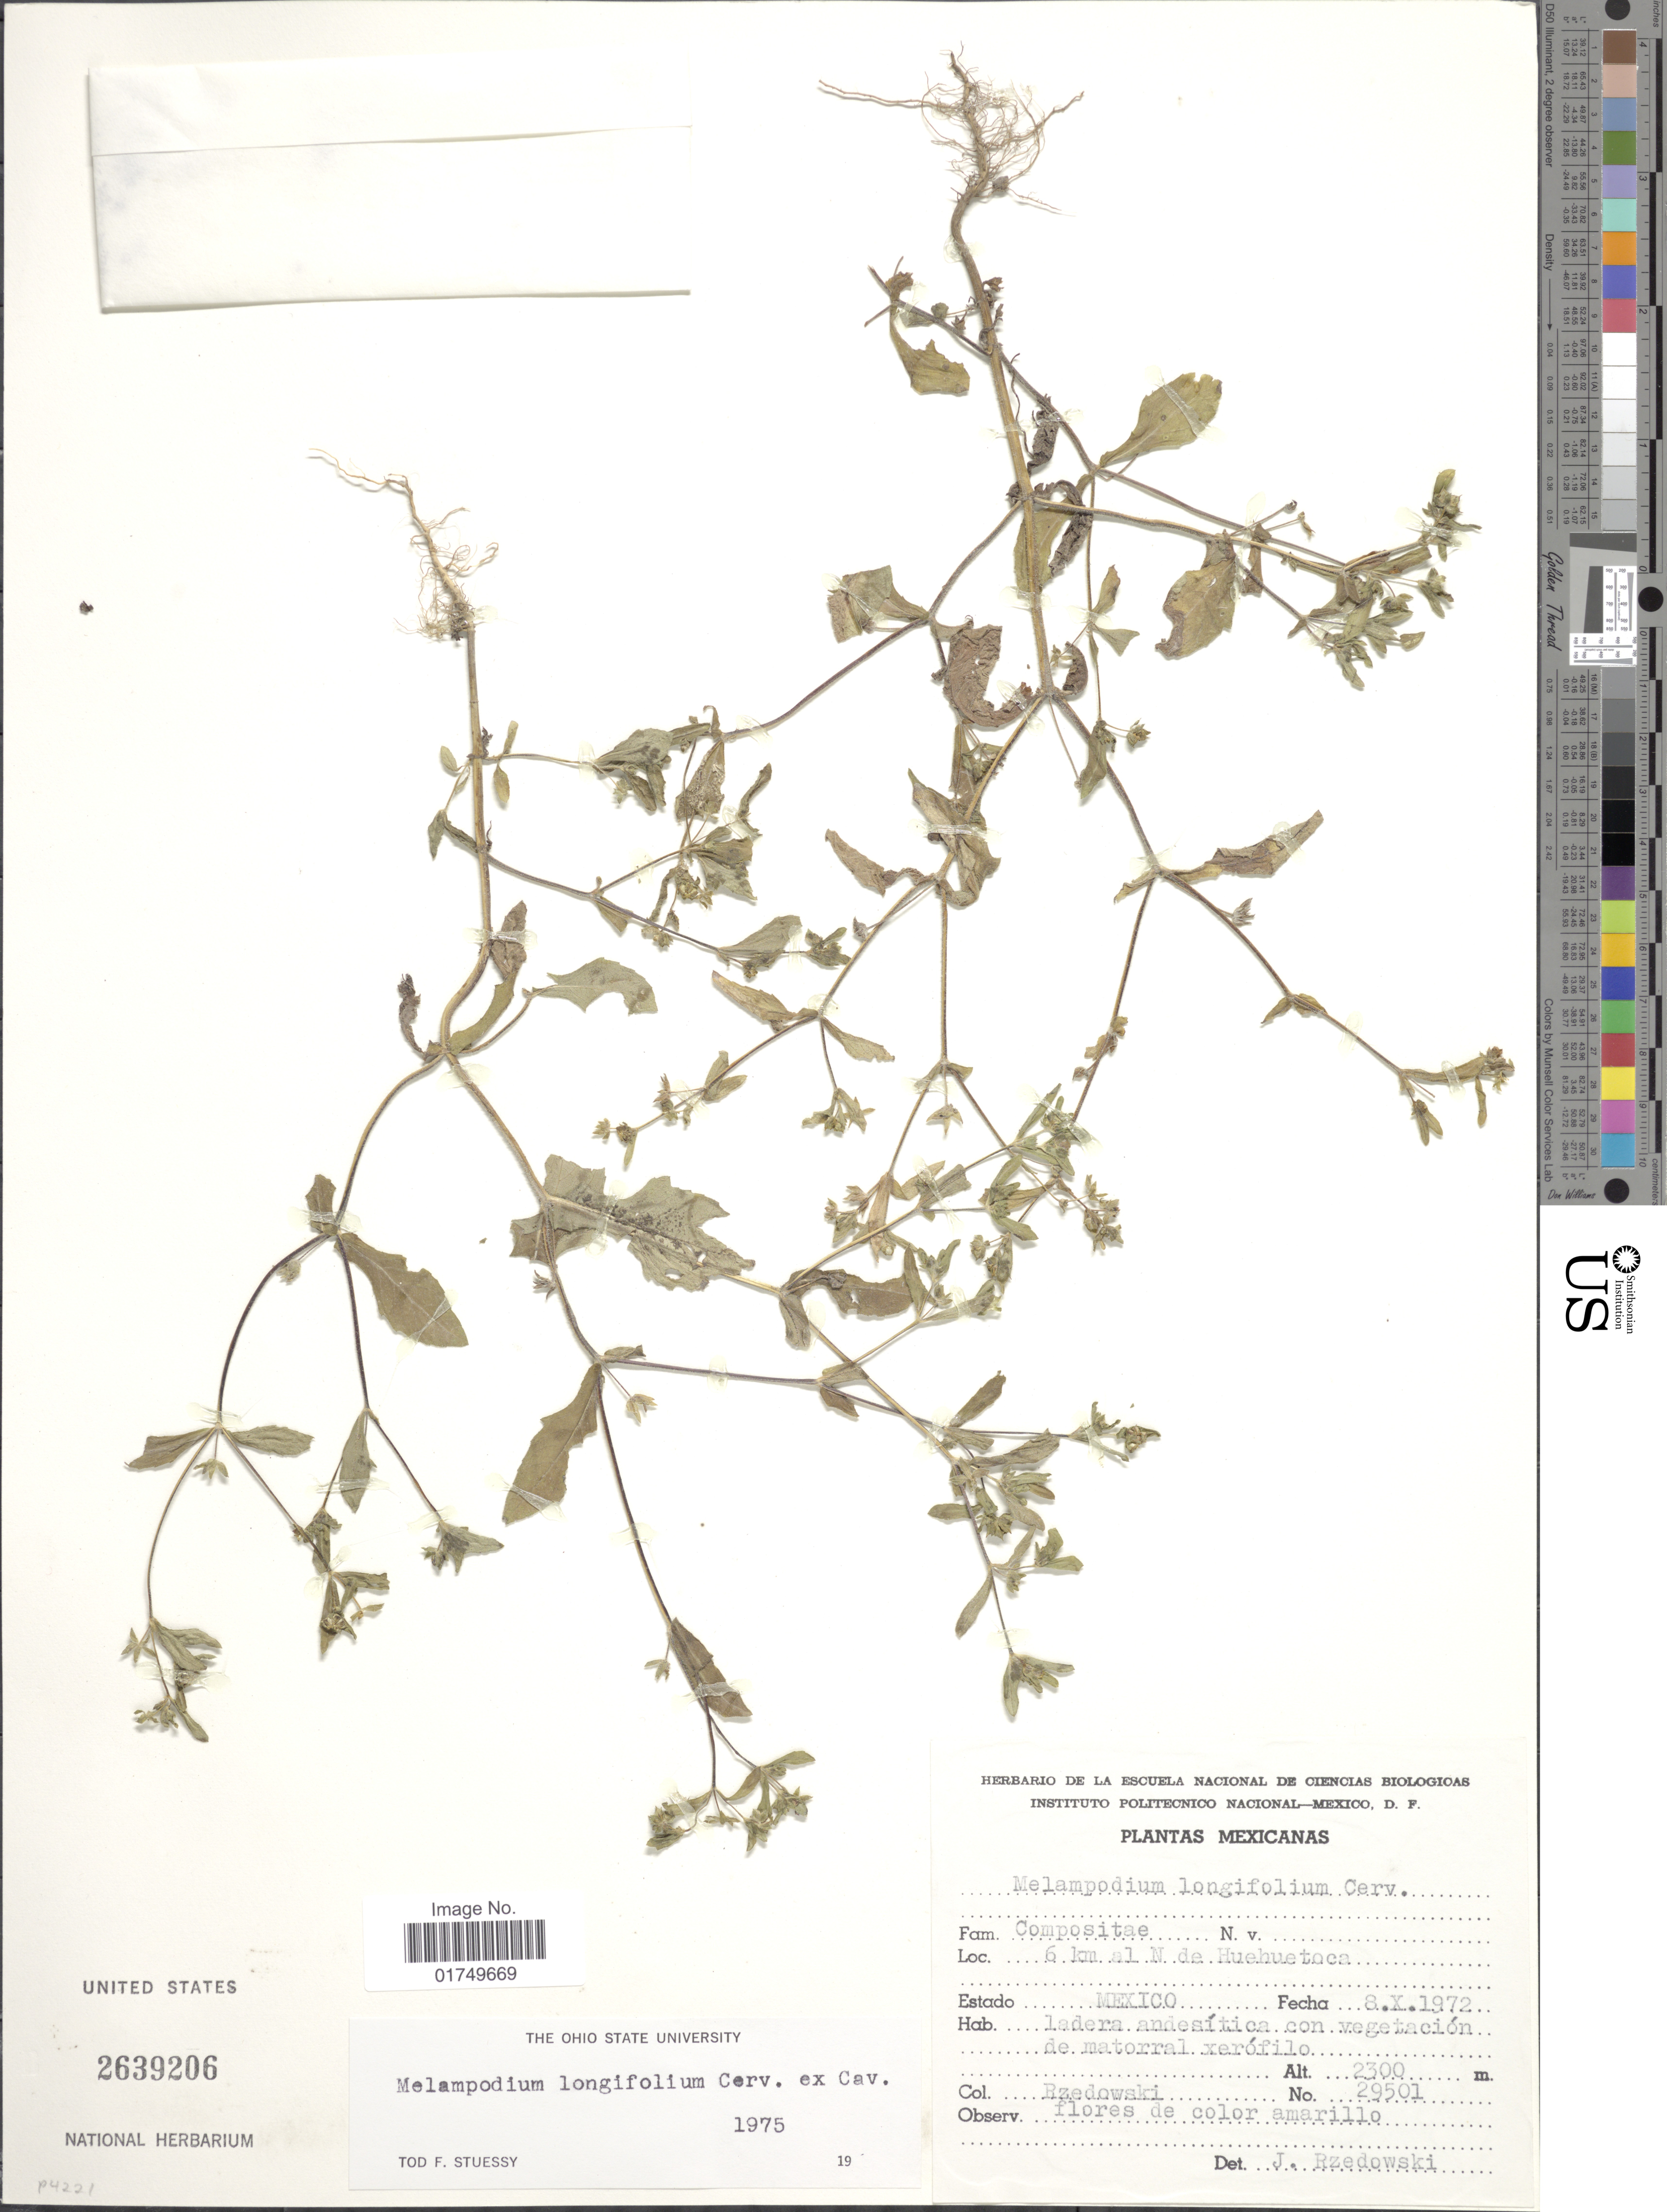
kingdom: Plantae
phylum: Tracheophyta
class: Magnoliopsida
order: Asterales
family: Asteraceae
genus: Melampodium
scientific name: Melampodium longifolium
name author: Cerv. ex Cav.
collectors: Rzedowski, --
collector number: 29501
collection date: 1972-10-08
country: Mexico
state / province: México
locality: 6 km al N de Huehuetoca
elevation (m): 2300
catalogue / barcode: US 2639206